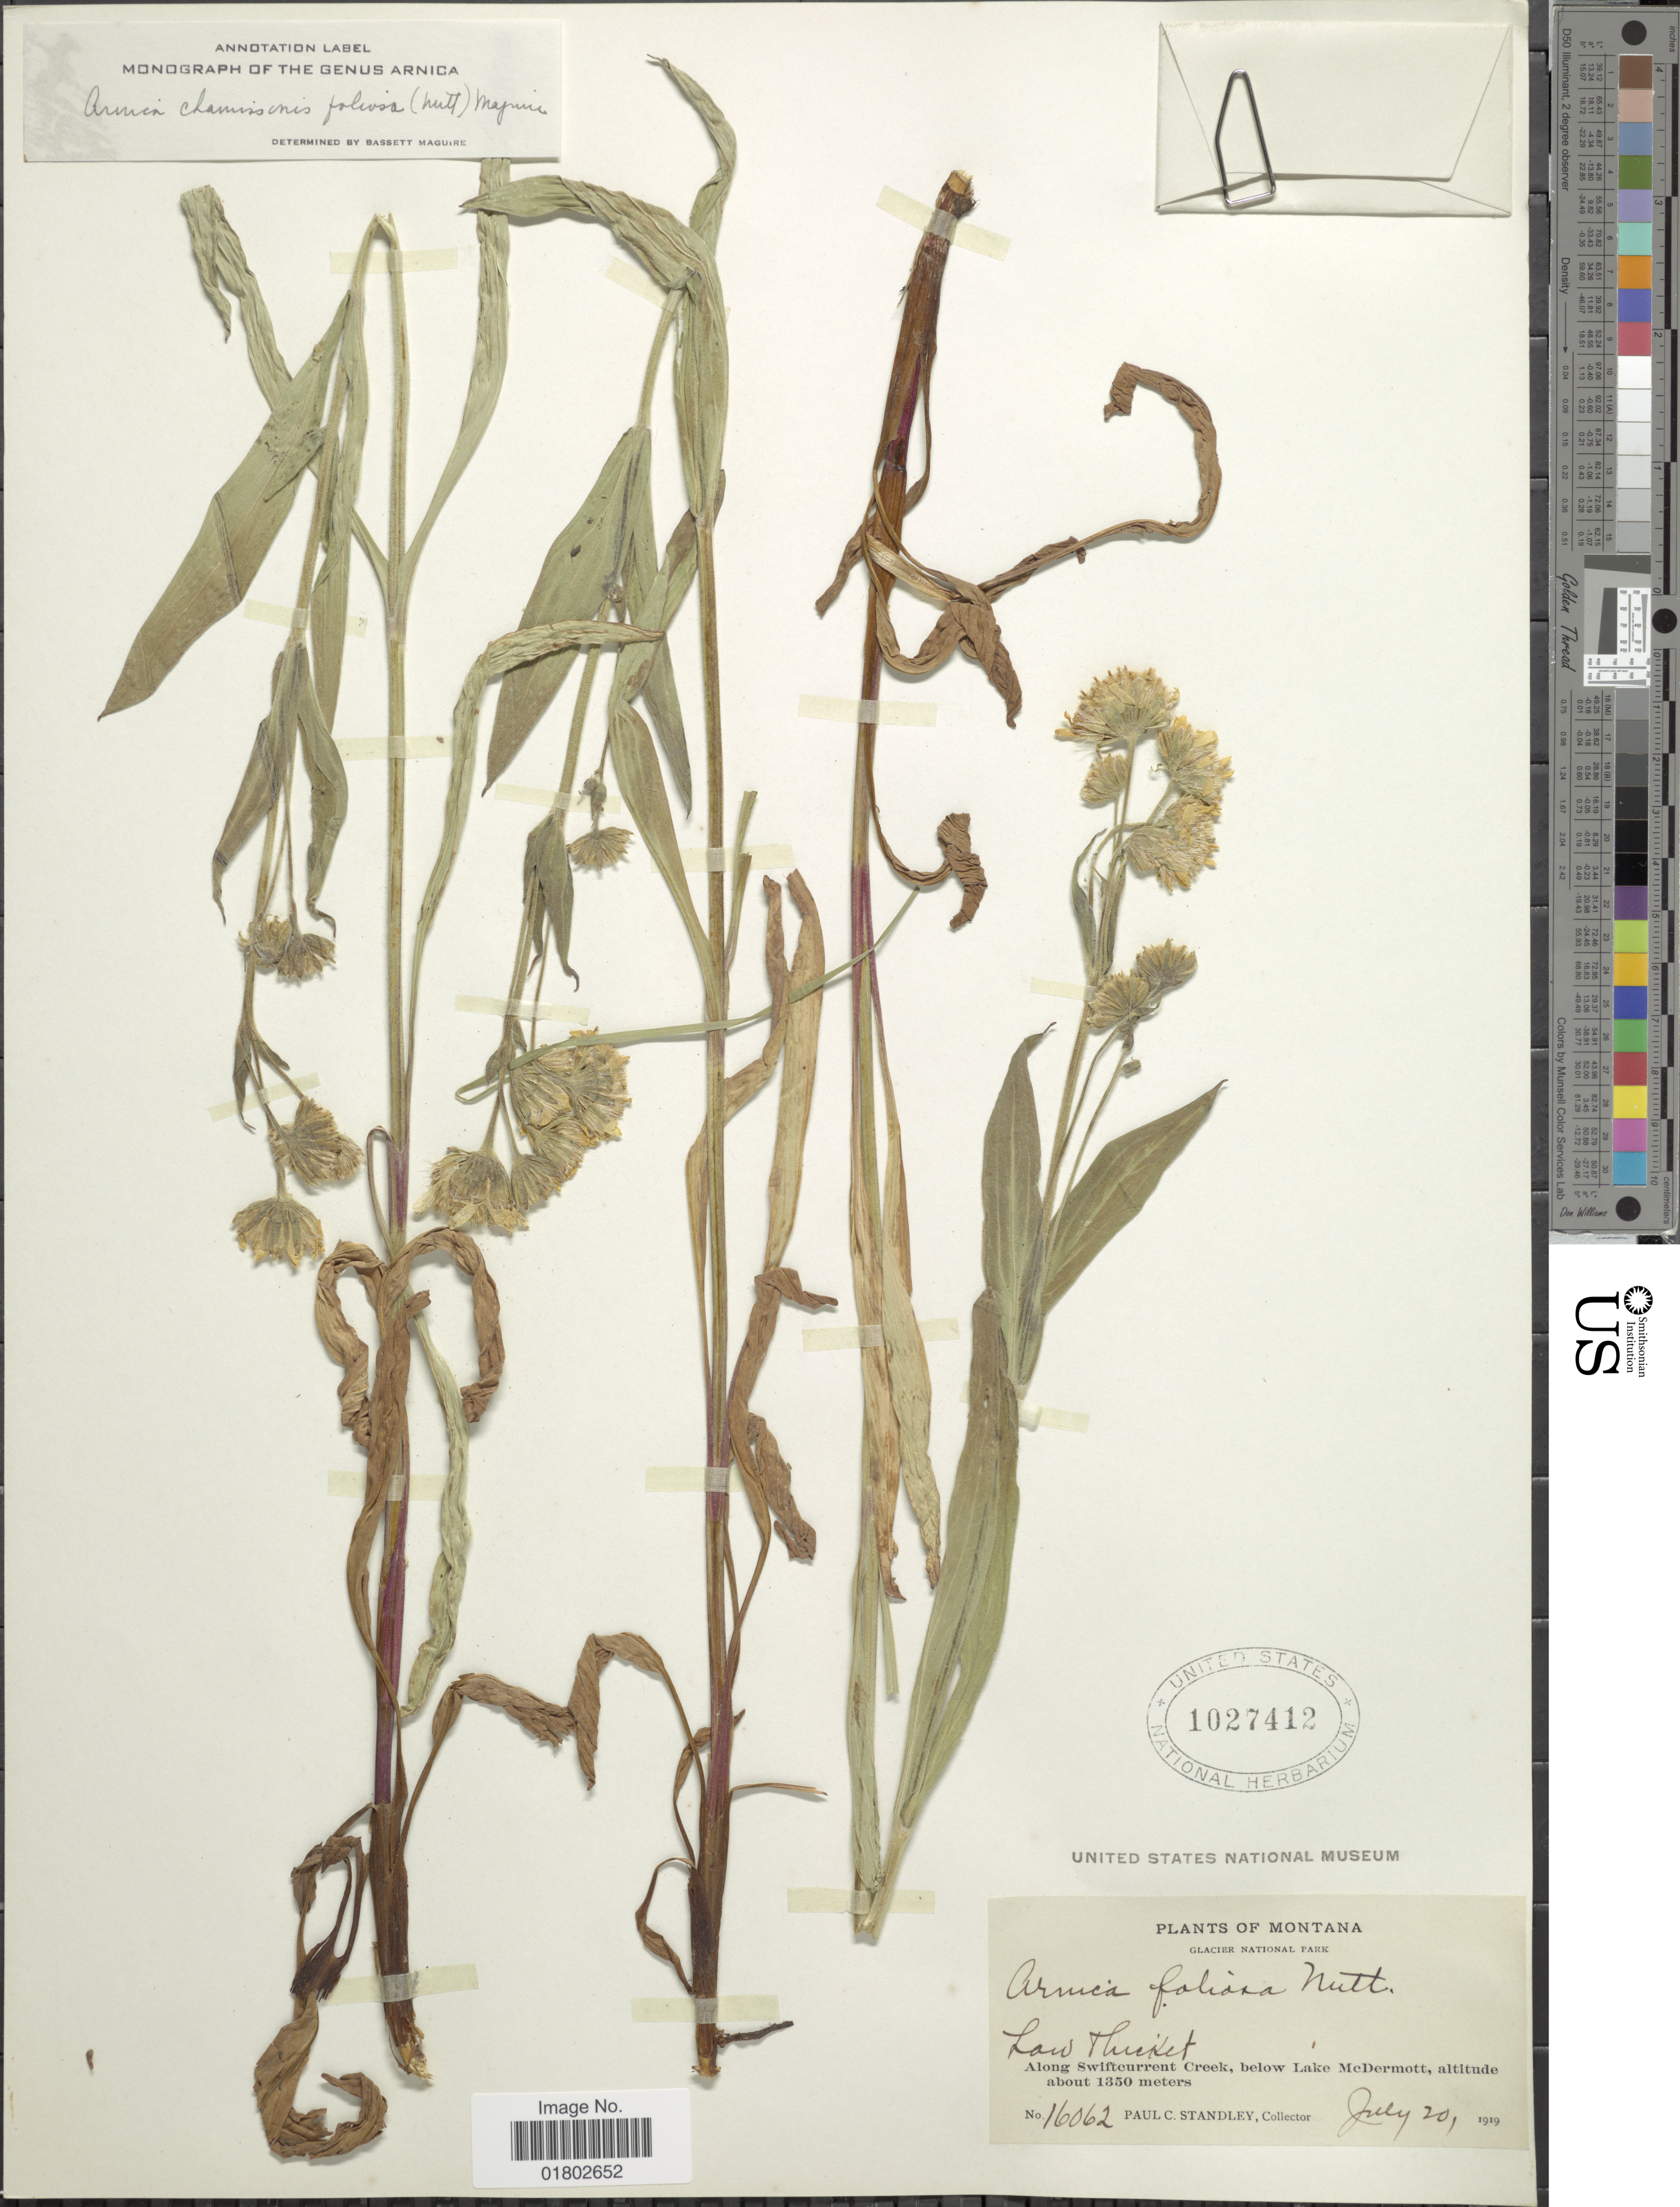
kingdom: Plantae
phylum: Tracheophyta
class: Magnoliopsida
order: Asterales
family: Asteraceae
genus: Arnica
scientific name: Arnica chamissonis subsp. foliosa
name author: (Nutt.) Maguire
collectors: P. C. Standley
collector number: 16062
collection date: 1919-07-20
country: United States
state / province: Montana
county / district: Glacier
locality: Glacier National Park, along Swiftcurrent Creek, below Lake McDermott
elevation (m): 1350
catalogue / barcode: US 1027412